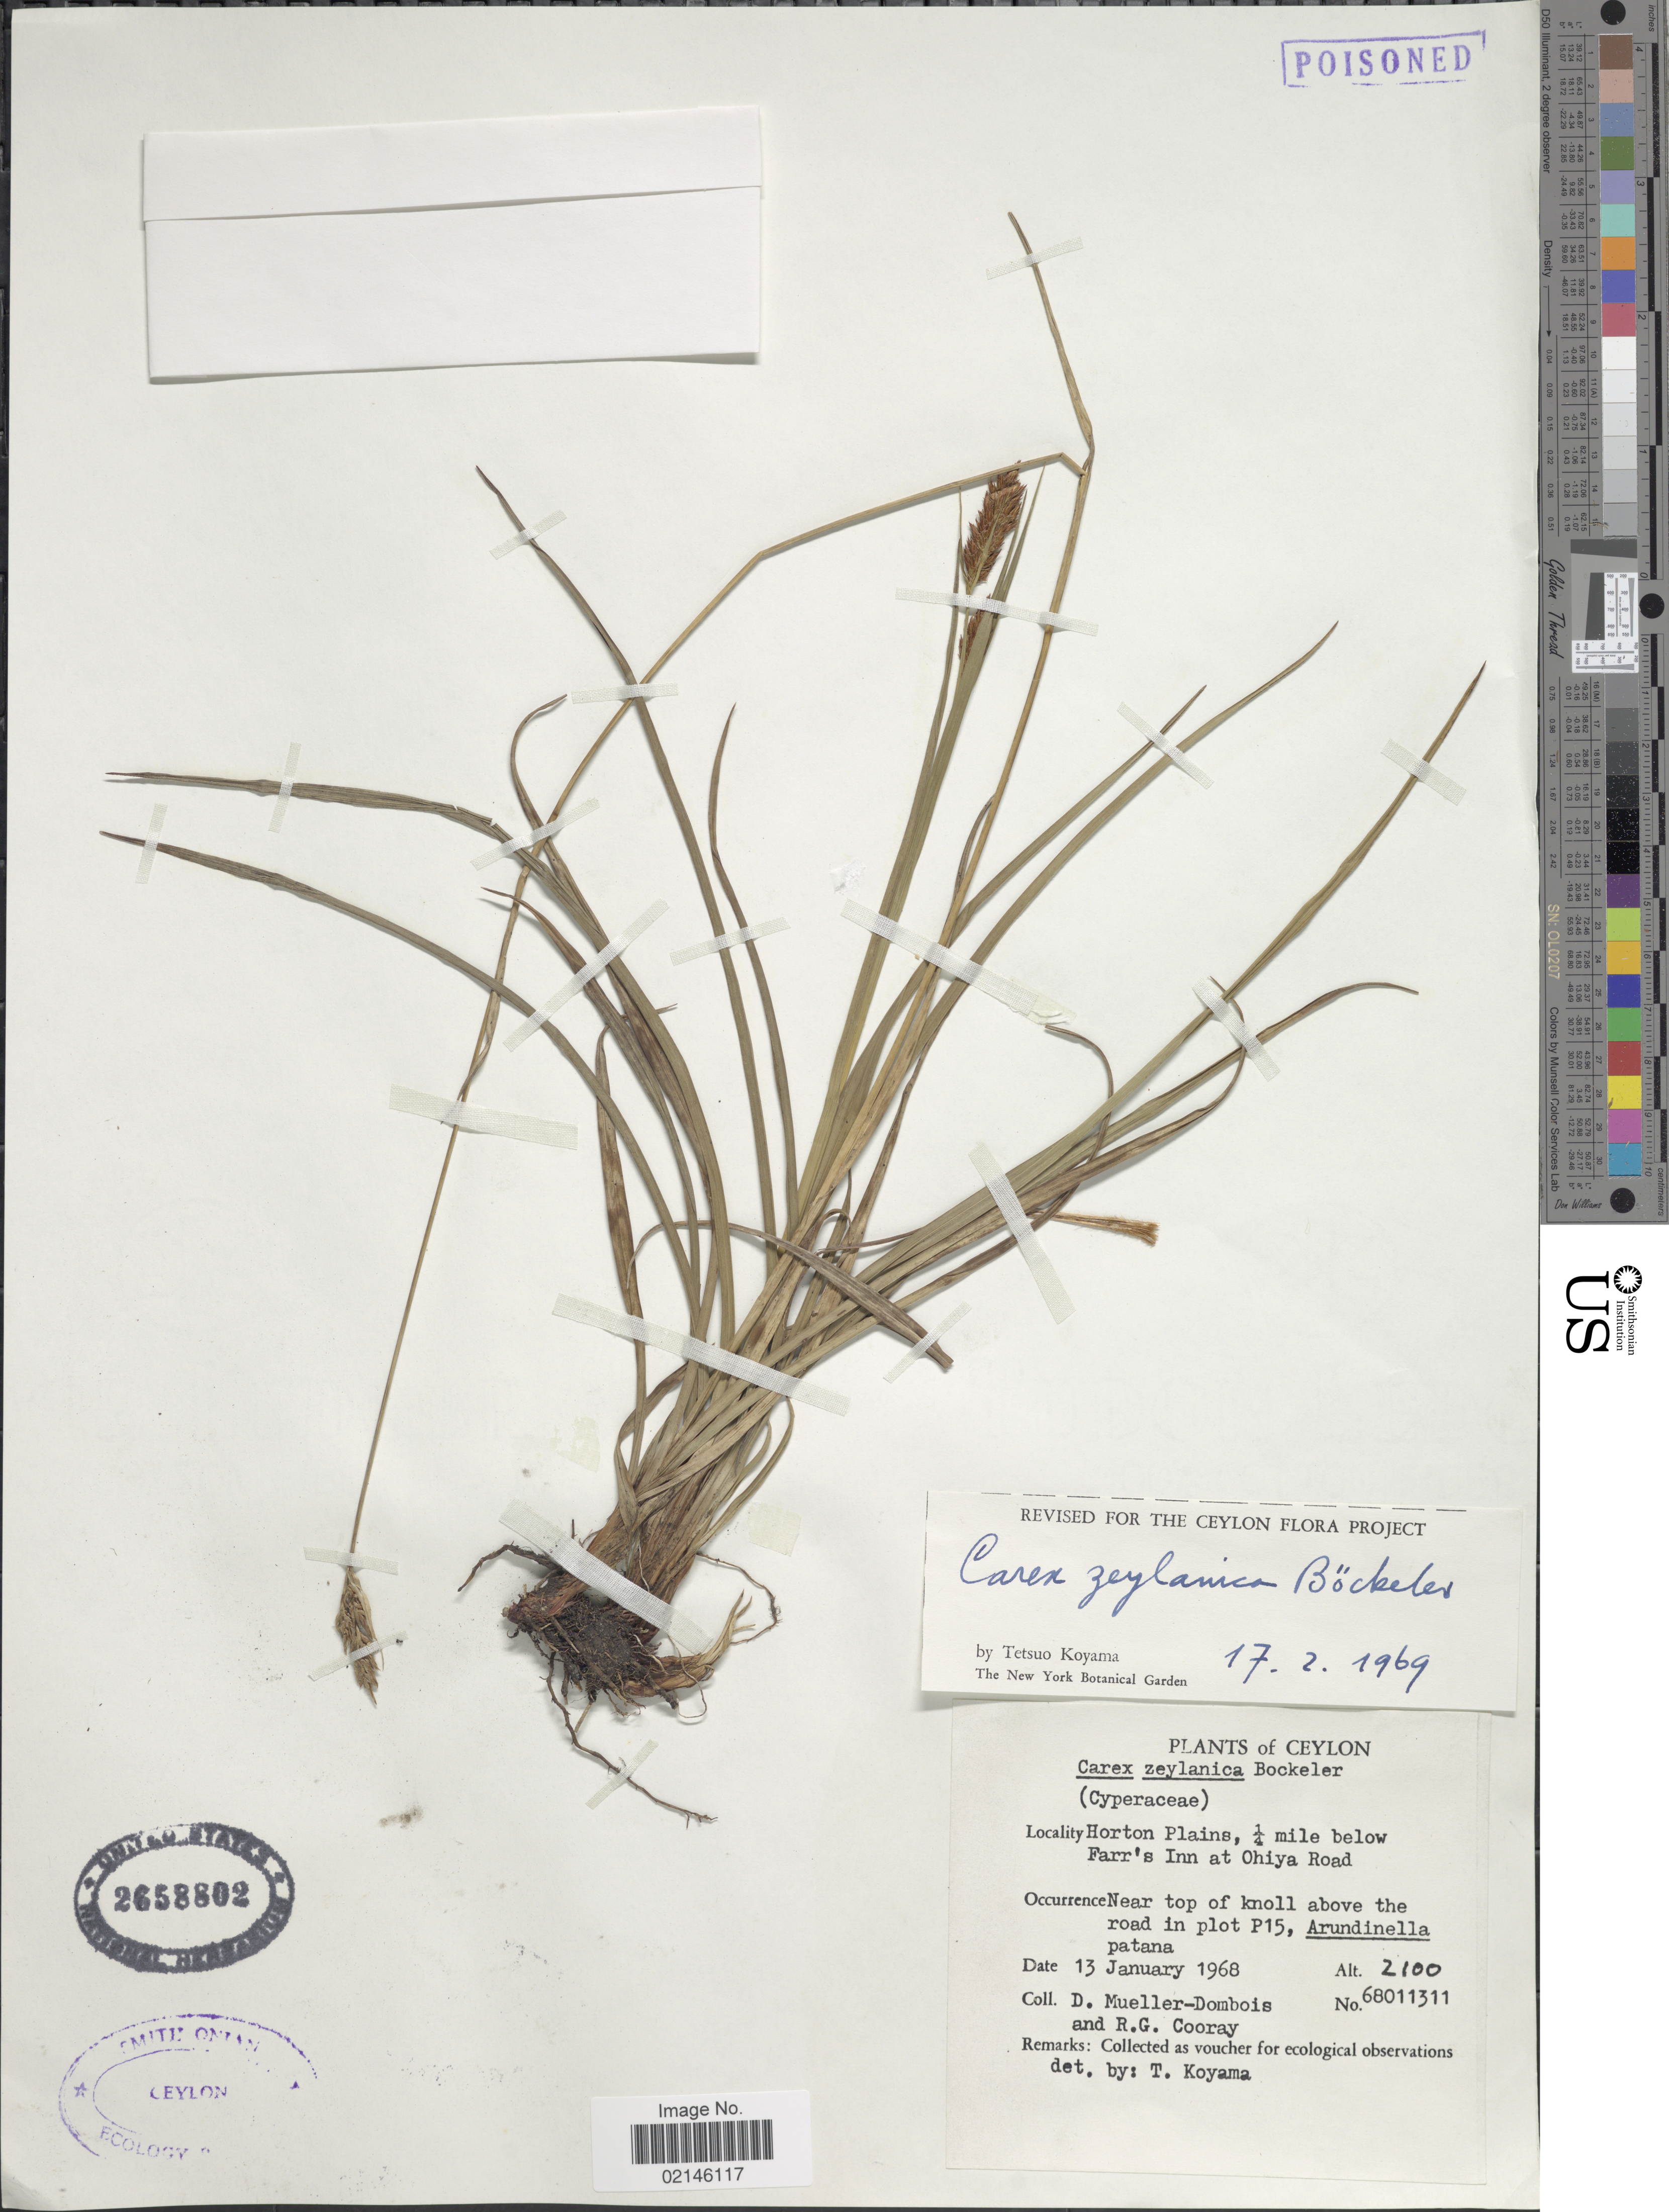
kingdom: Plantae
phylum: Tracheophyta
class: Liliopsida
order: Poales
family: Cyperaceae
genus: Carex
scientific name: Carex ceylanica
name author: Boeckeler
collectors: D. Mueller-Dombois & R. Cooray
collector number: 68011311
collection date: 1968-01-13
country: Sri Lanka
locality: Ceylon. Horton Plains, ¼ mile below Farr's Inn at Ohiya Road, Near top of knoll above the road in plot P15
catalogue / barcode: US 2658802